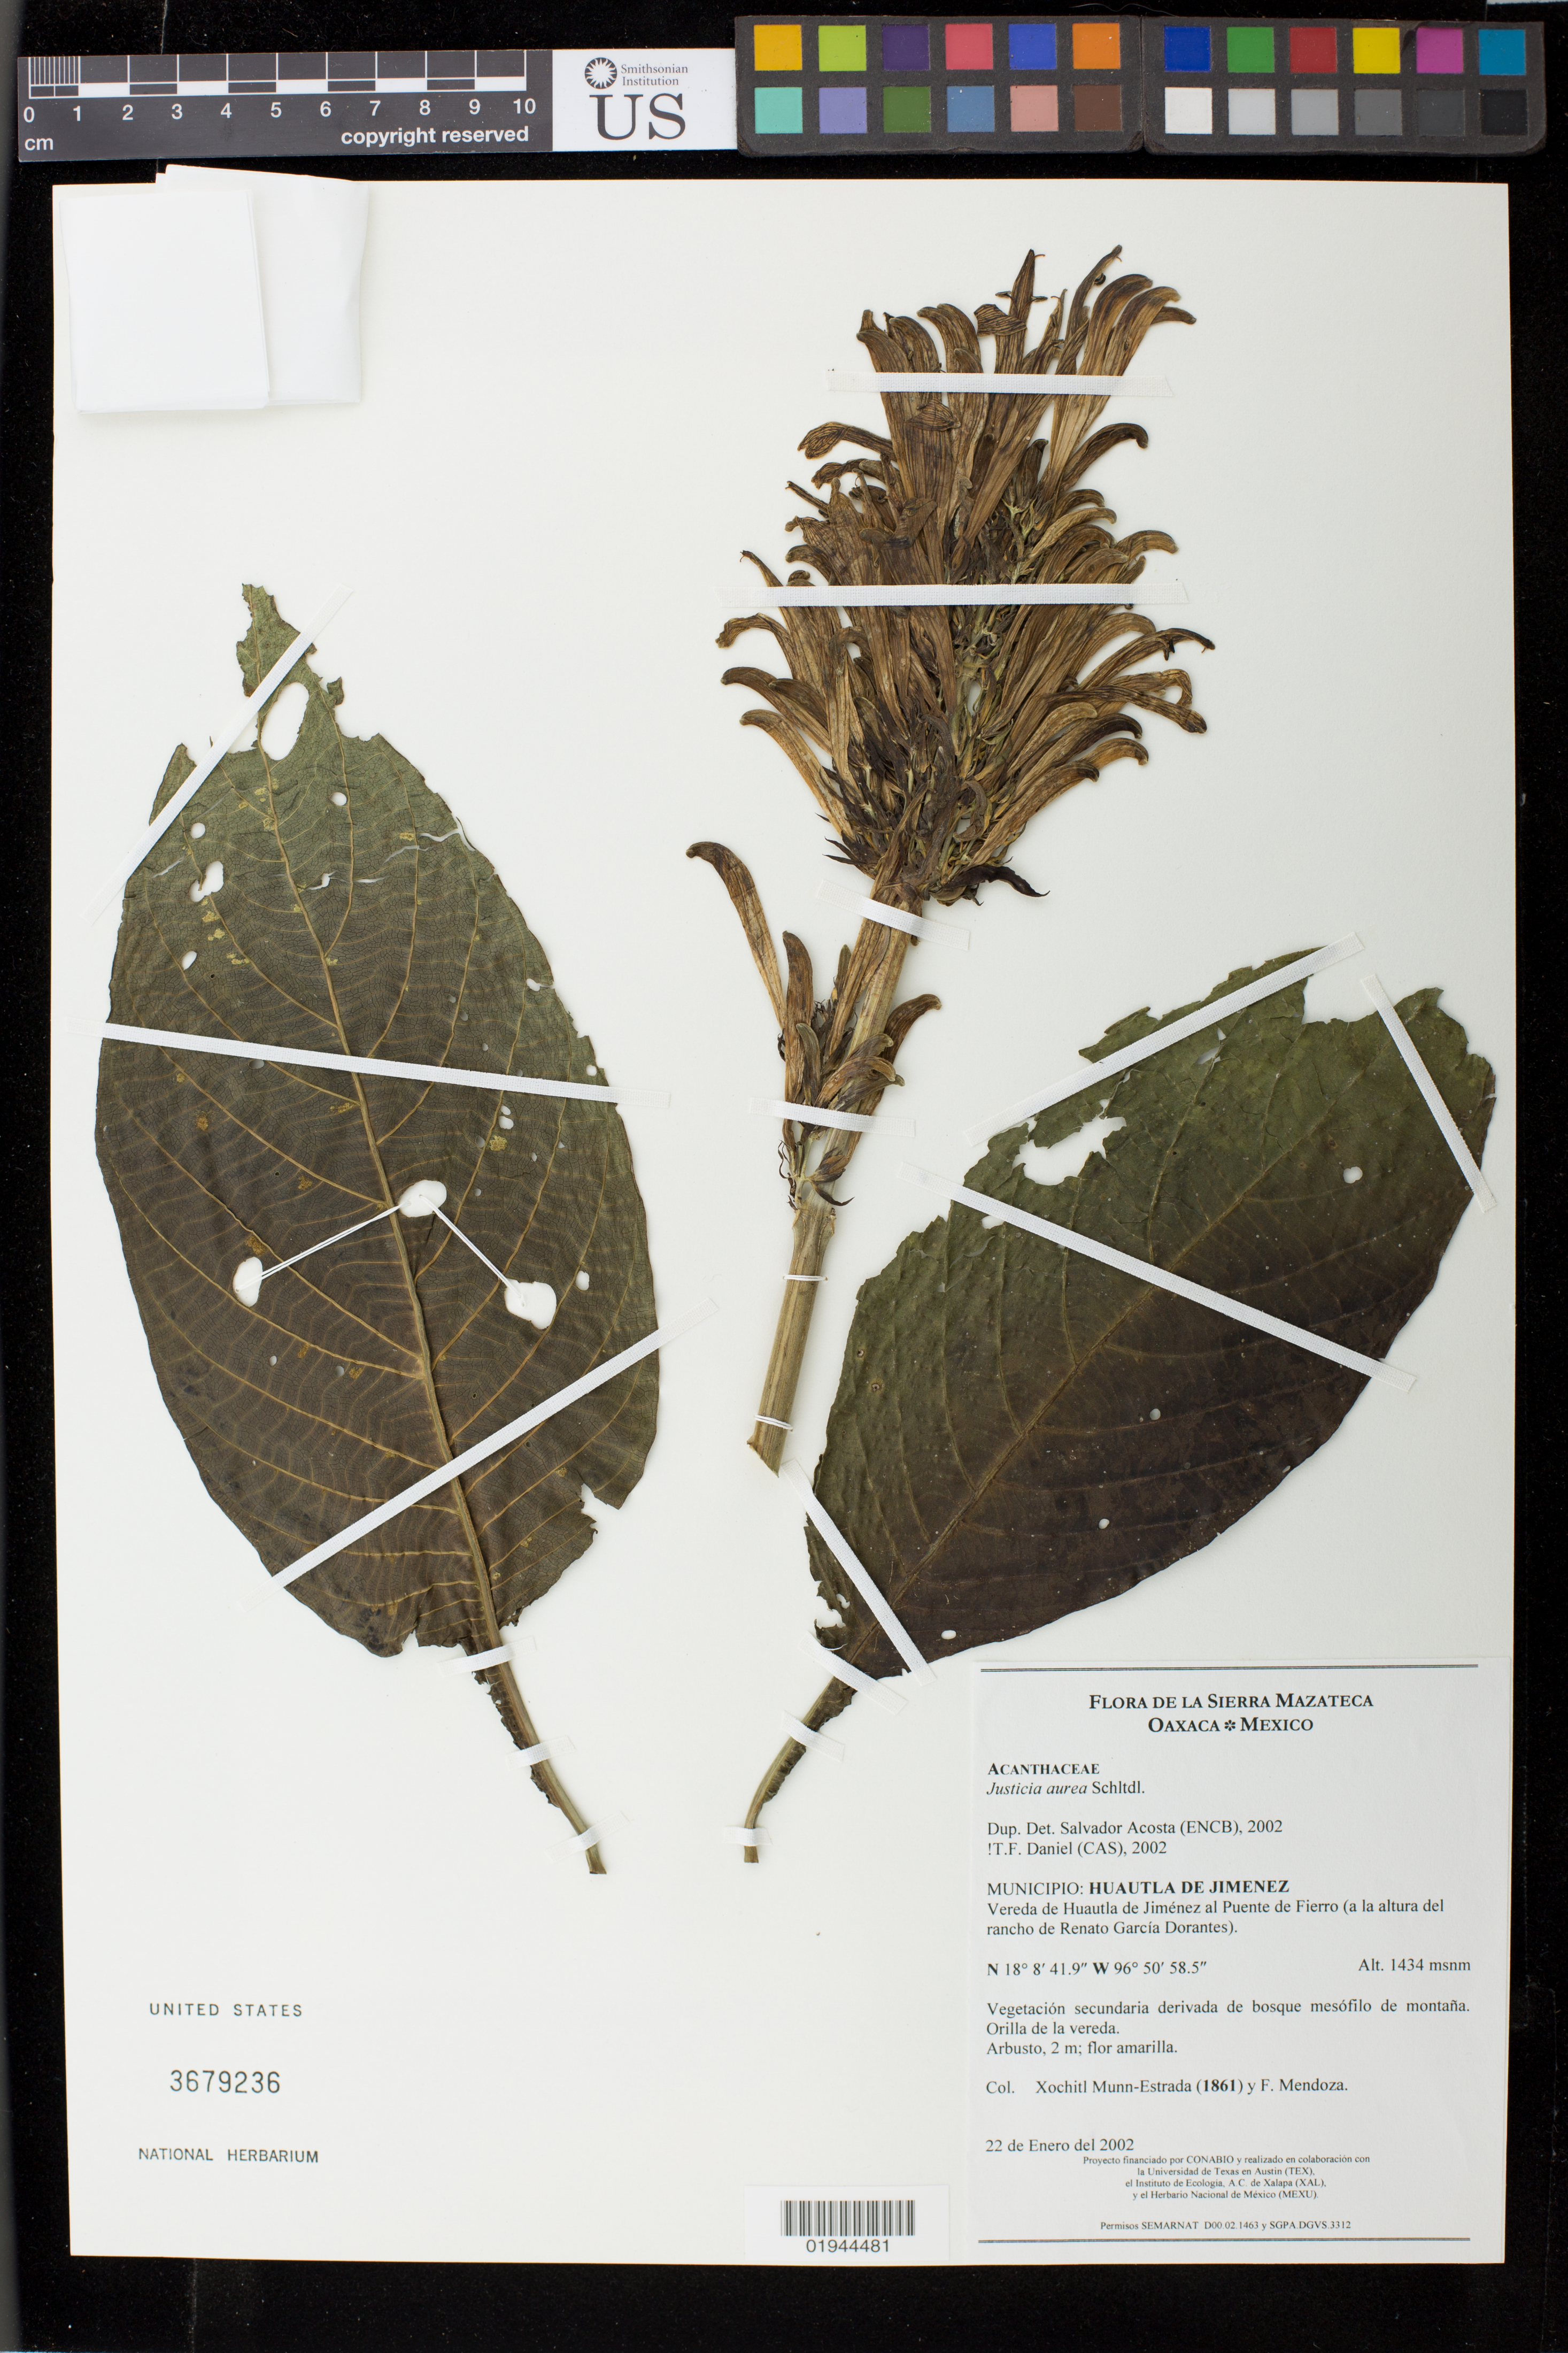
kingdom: Plantae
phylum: Tracheophyta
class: Magnoliopsida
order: Lamiales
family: Acanthaceae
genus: Justicia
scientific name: Justicia aurea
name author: Schltdl.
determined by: Acosta, S.; Daniel, T. F.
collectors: X. Munn-Estrada & F. Mendoza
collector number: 1861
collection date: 2002-01-22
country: Mexico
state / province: Oaxaca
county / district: Huautla de Jimenez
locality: Vereda de Huautla de Jimenez al Puente de Fierro (a la altura del rancho de Renato Garcia Dorantes).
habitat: Vegetacion secundaria derivada de bosque mesofilo de montana. Orilla de la vereda.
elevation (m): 1434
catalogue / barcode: US 3679236